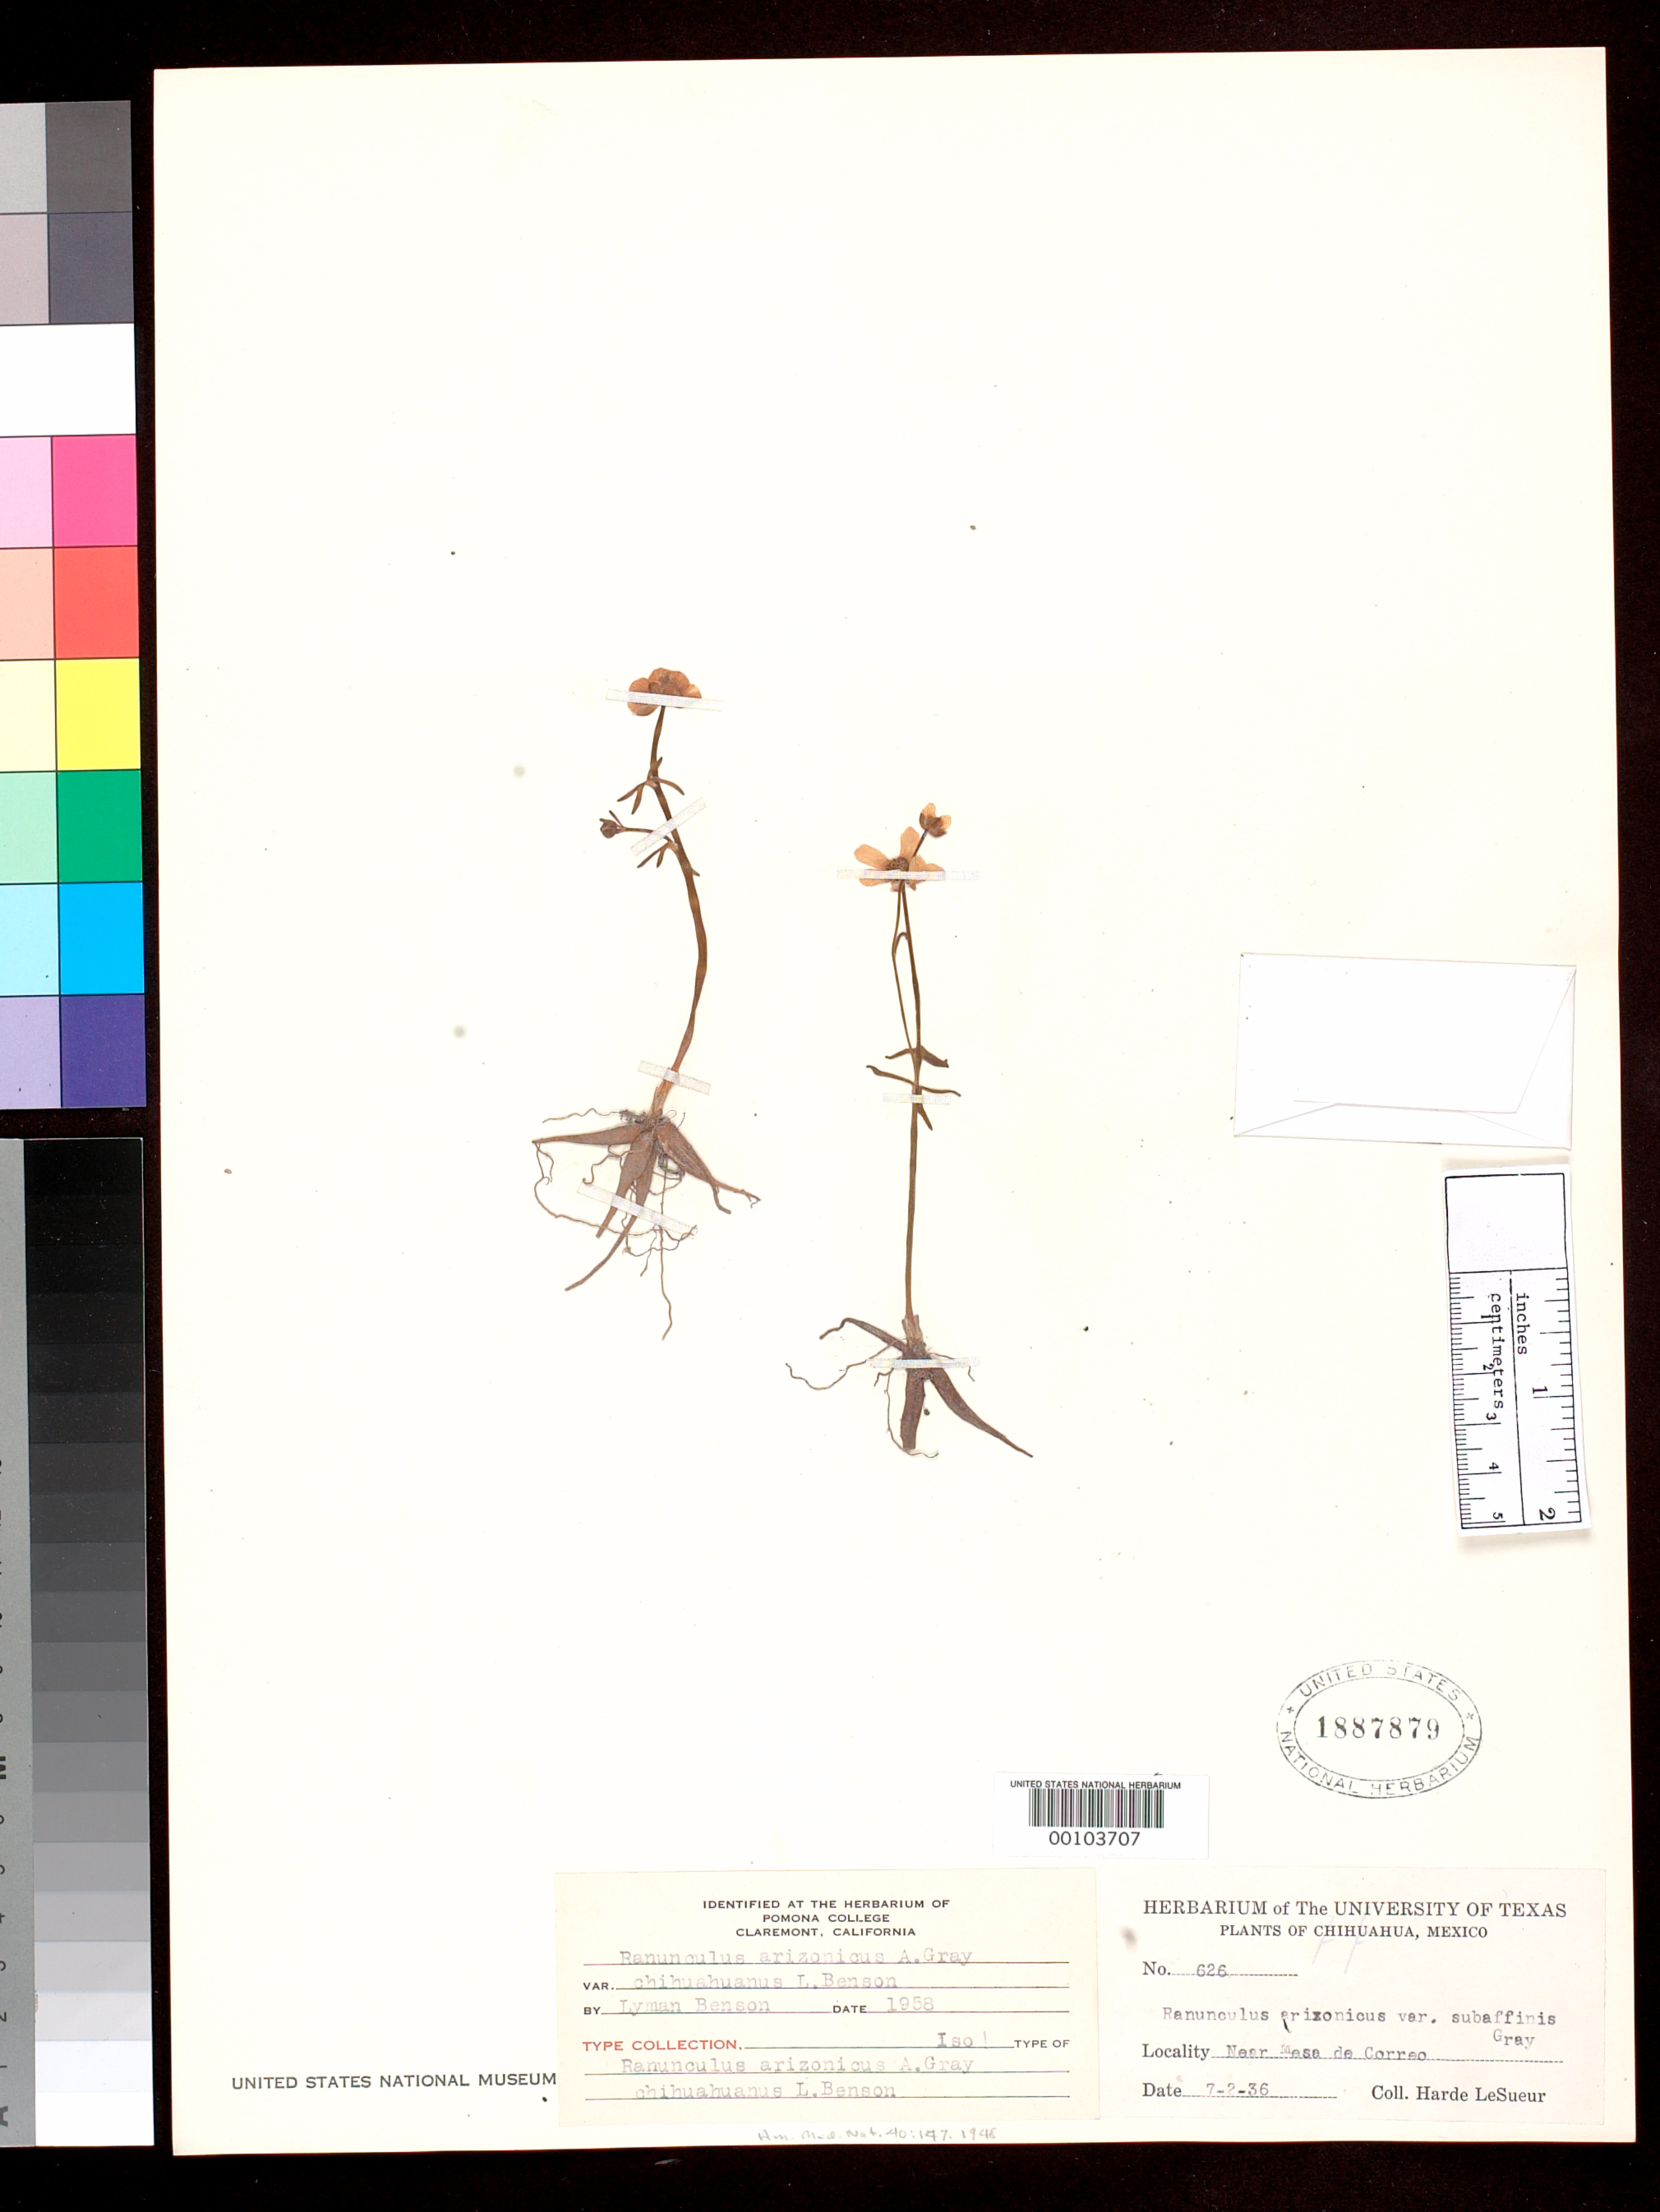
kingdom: Plantae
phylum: Tracheophyta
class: Magnoliopsida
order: Ranunculales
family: Ranunculaceae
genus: Ranunculus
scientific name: Ranunculus arizonicus var. chihuahuanus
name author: L.D. Benson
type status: Isotype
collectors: D. H. LeSueur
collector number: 626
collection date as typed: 1936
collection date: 1936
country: Mexico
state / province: Chihuahua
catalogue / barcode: US 1887879